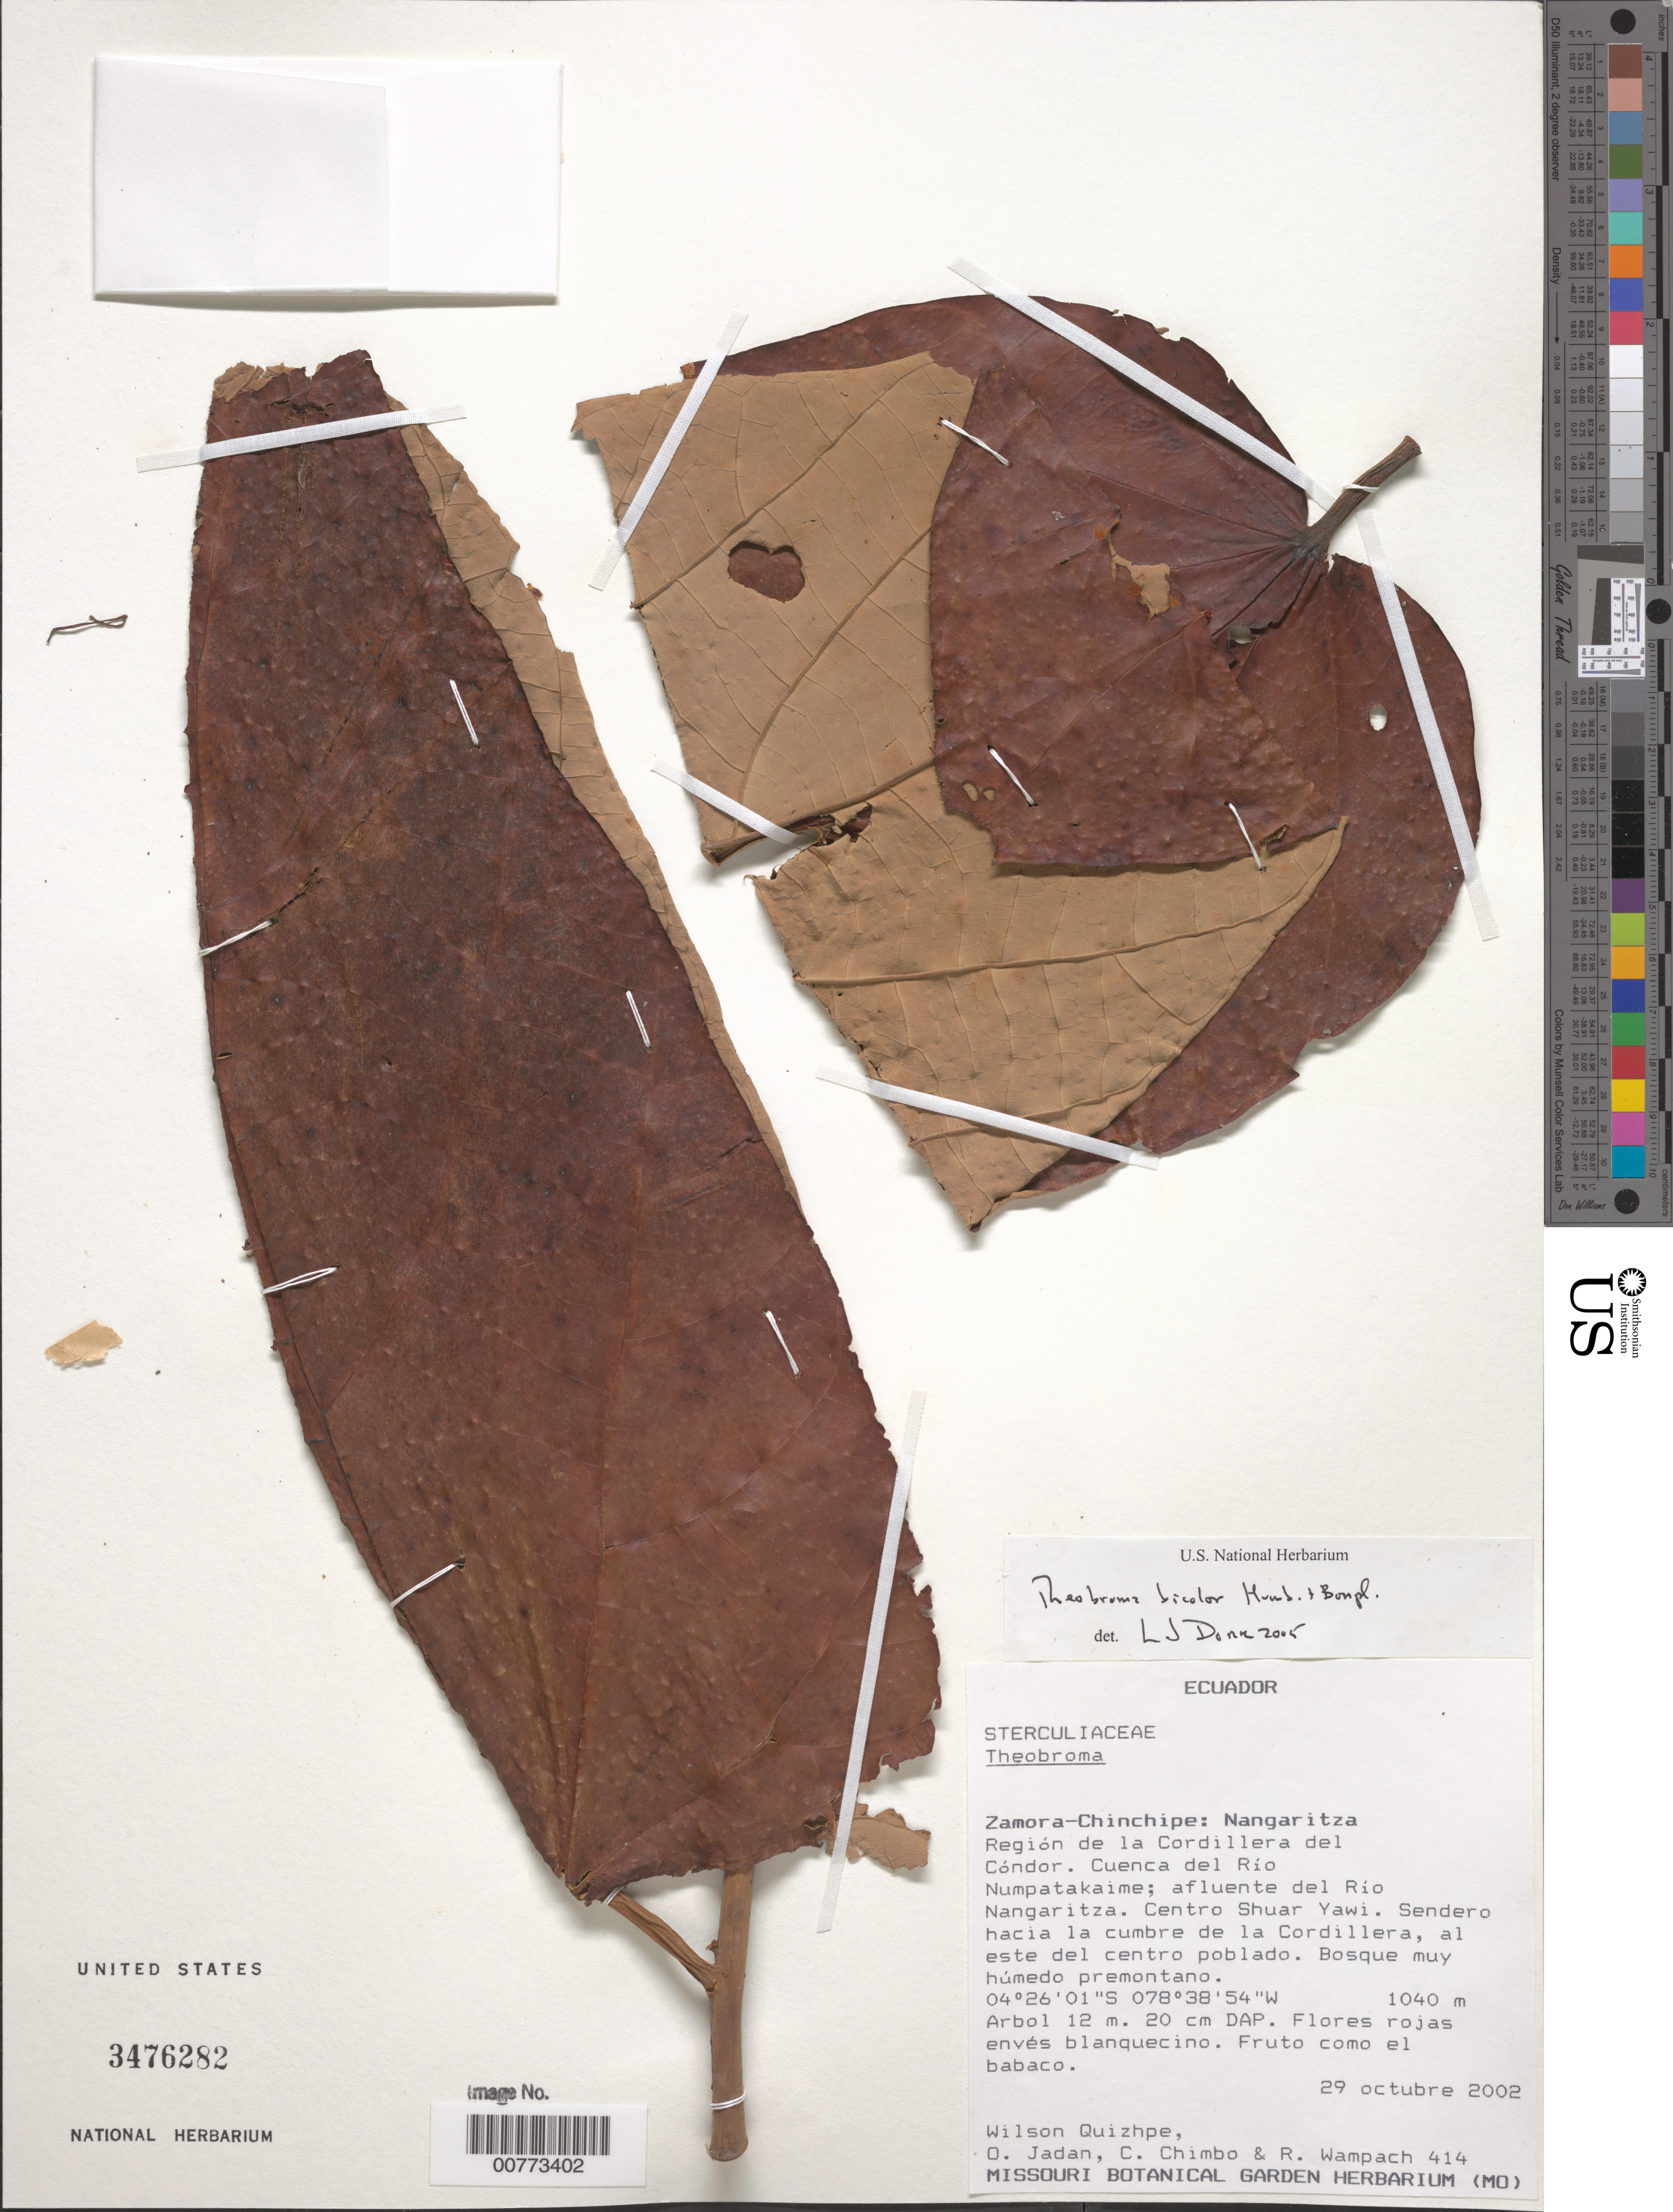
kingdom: Plantae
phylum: Tracheophyta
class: Magnoliopsida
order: Malvales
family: Malvaceae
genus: Theobroma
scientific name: Theobroma bicolor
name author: Bonpl.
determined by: Dorr, L. J., (BOT), Smithsonian Institution - National Museum of Natural History (UNITED STATES)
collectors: W. Quizhpe, O. Jadan, C. Chimbo & Velomaro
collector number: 414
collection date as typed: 29 Oct 2002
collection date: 2002-10-29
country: Ecuador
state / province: Zamora-Chinchipe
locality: Nangaritza: Región de la Cordillera del Cóndor. Cuenca del Río Numpatakaime; afluente del Río Nangaritza. Centro Shuar Yawi. Sendero hacia la cumbre de la Cordillera, al este del centro poblado.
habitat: Bosque muy húmedo premontano.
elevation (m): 1040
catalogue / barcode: US 3476282